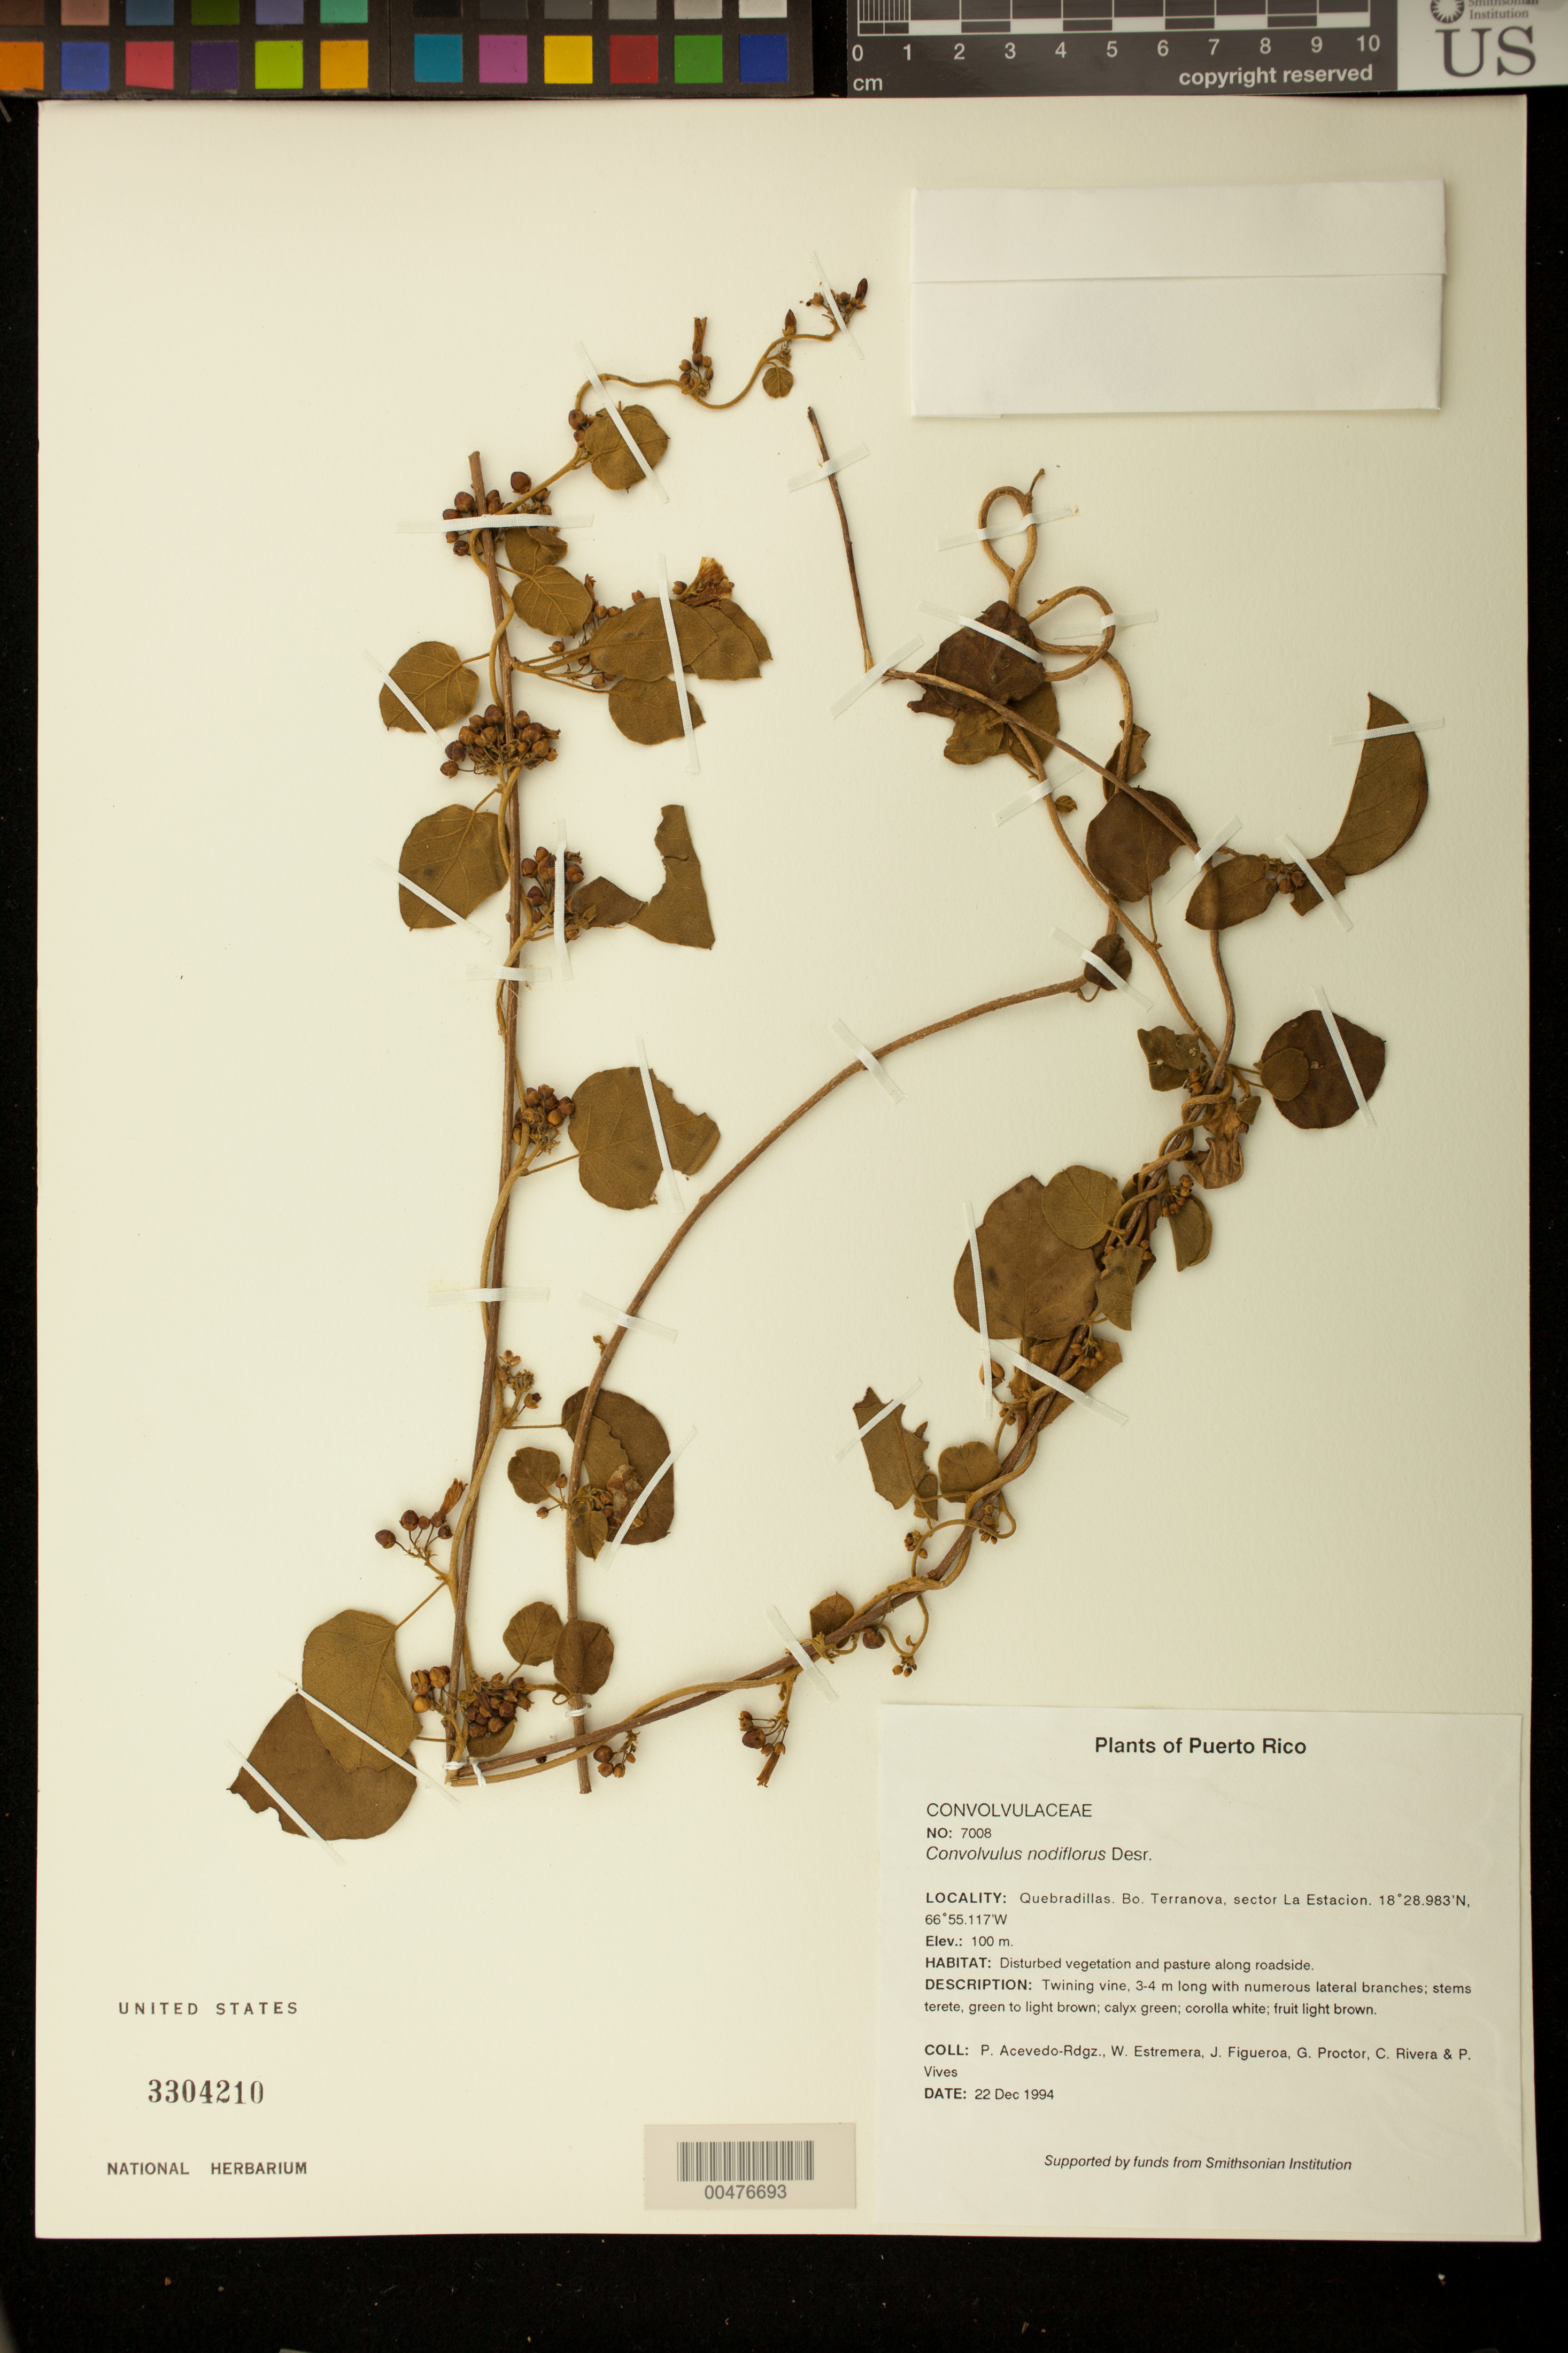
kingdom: Plantae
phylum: Tracheophyta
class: Magnoliopsida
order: Solanales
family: Convolvulaceae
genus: Convolvulus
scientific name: Convolvulus nodiflorus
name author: Desr.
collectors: P. Acevedo-Rodr., W. Estremera, J. Figueroa, G. R. Proctor, C. Rivera & P. Vives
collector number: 7008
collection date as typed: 22 Dec 1994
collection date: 1994-12-22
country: Puerto Rico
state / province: Quebradillas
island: Puerto Rico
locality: Quebradillas. Bo. Terranova, sector La Estación.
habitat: Disturbed vegetation and pasture along roadside.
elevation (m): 100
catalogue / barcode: US 3304210